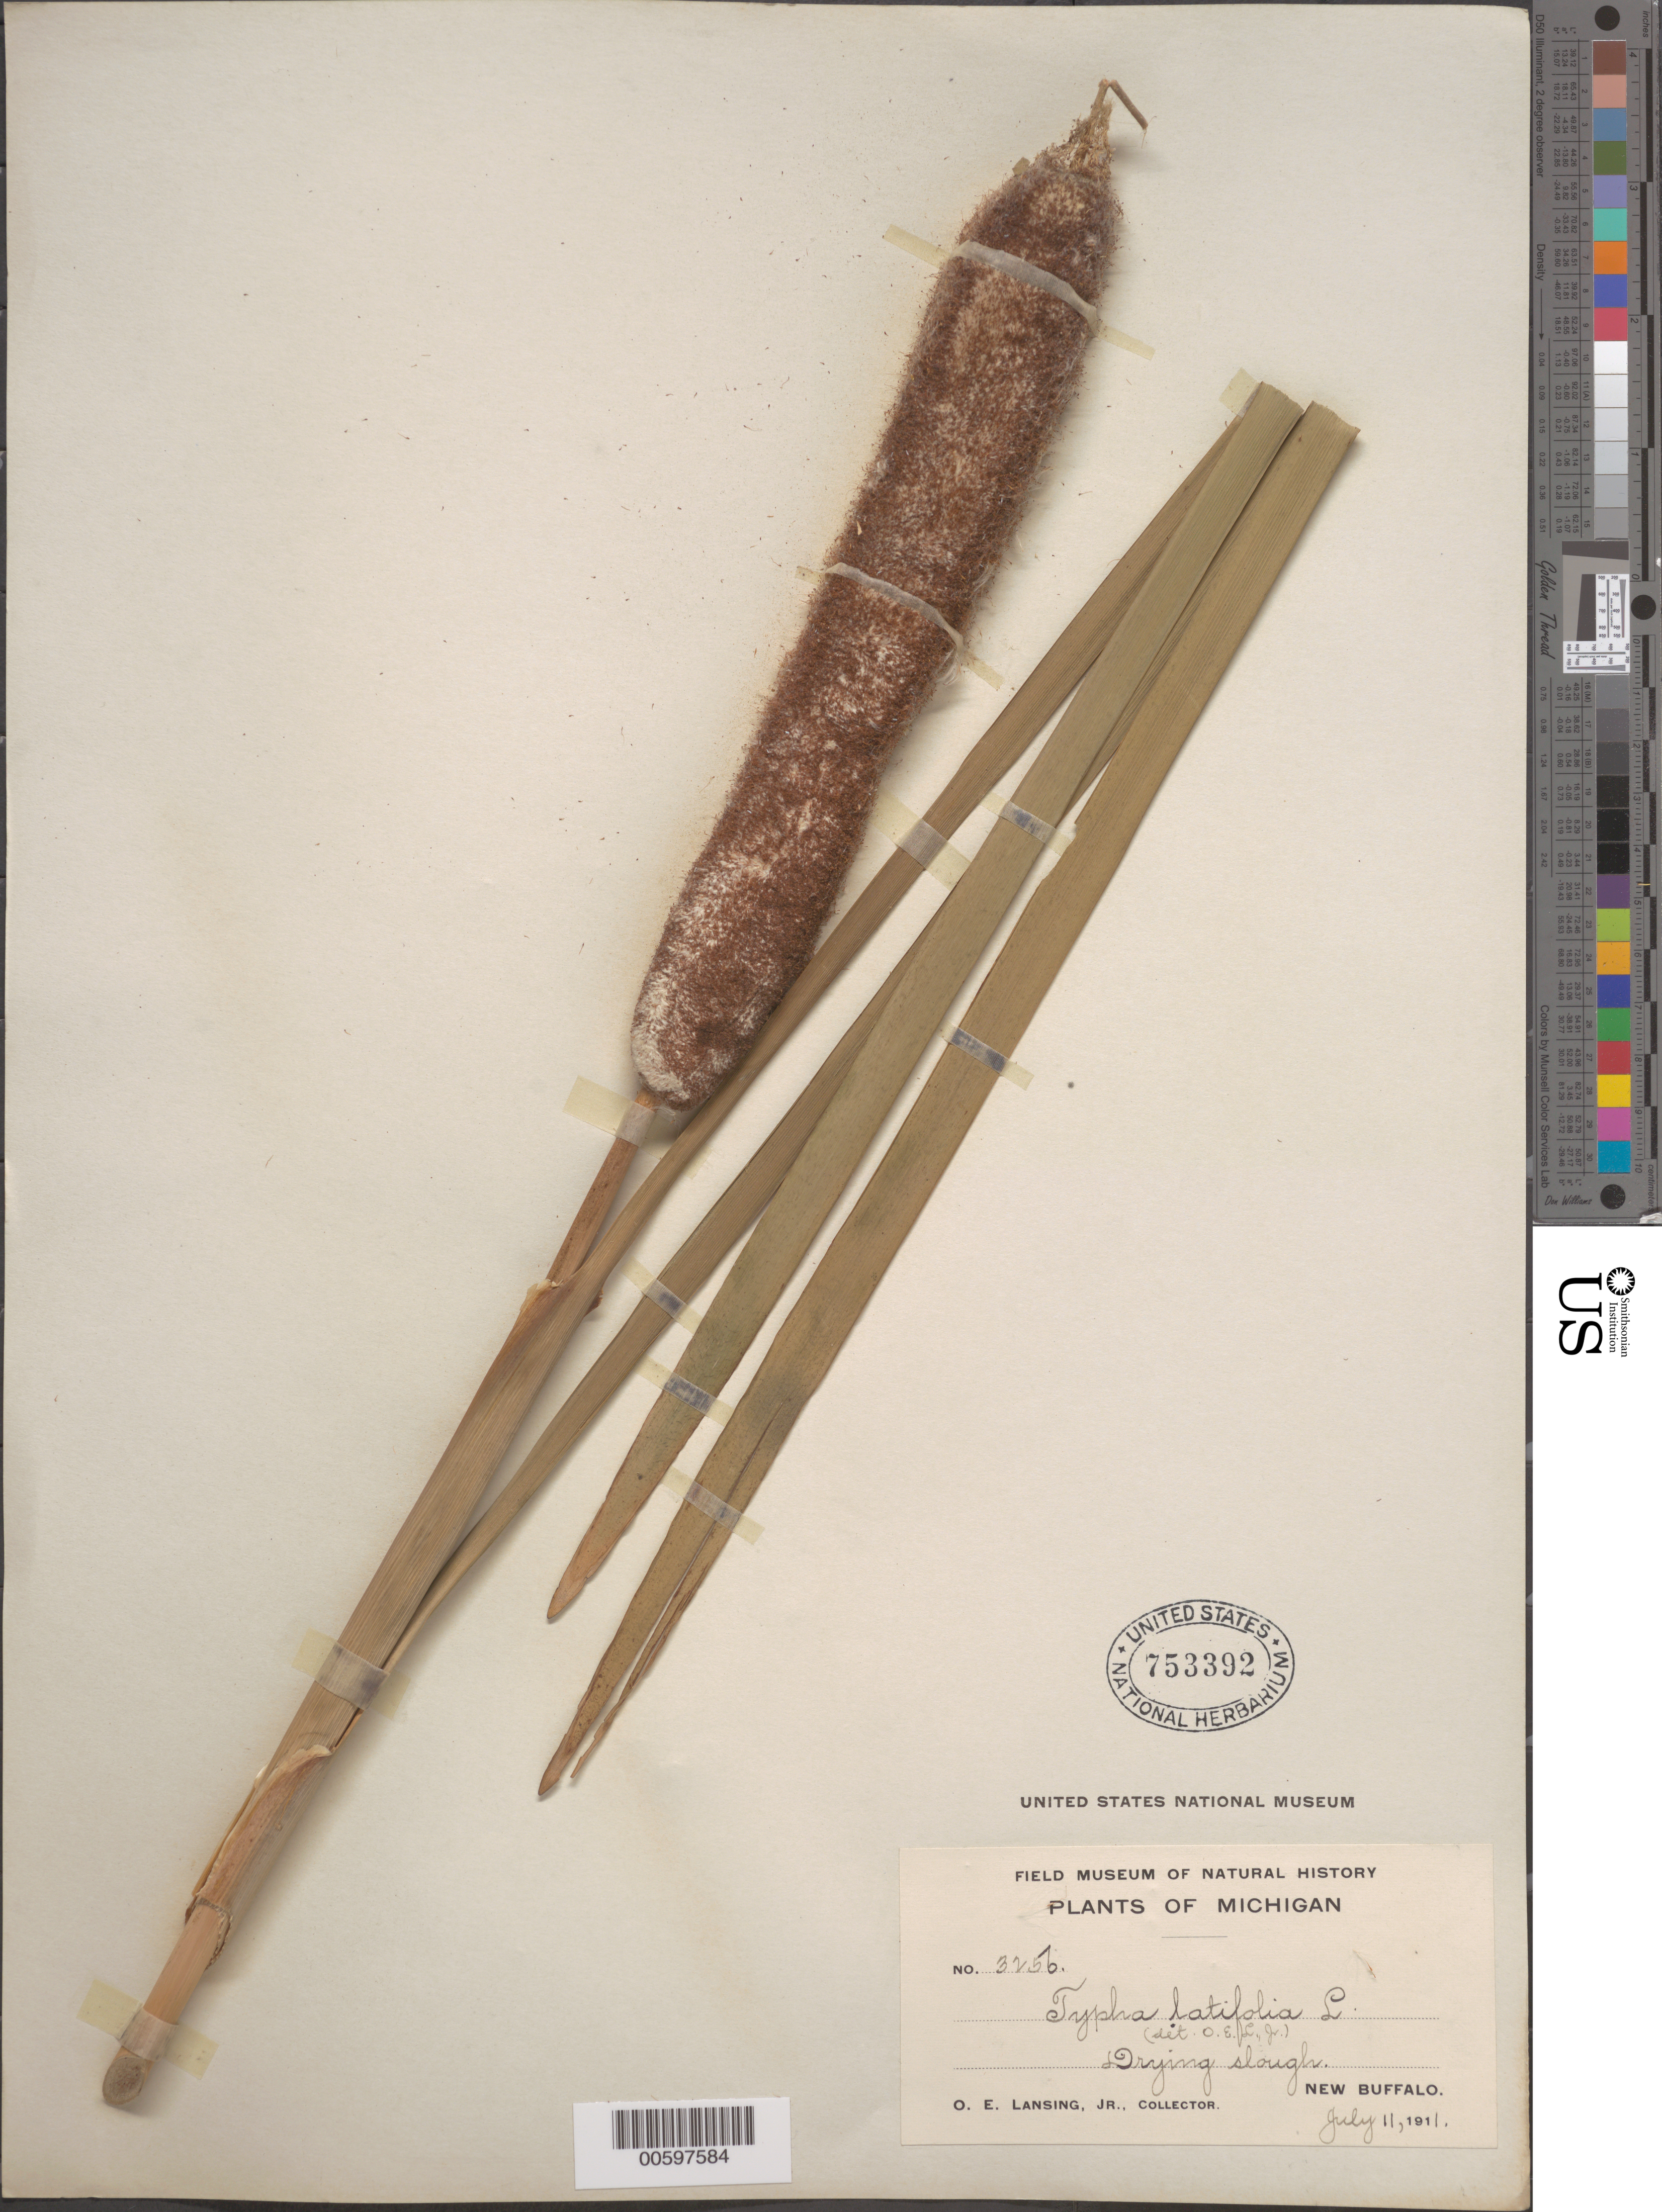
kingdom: Plantae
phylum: Tracheophyta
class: Liliopsida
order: Poales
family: Typhaceae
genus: Typha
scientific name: Typha angustifolia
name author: L.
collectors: O. Lansing Jr.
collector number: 3256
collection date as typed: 11 Jul 1911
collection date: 1911-07-11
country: United States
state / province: Michigan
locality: New Buffalo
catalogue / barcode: US 753392